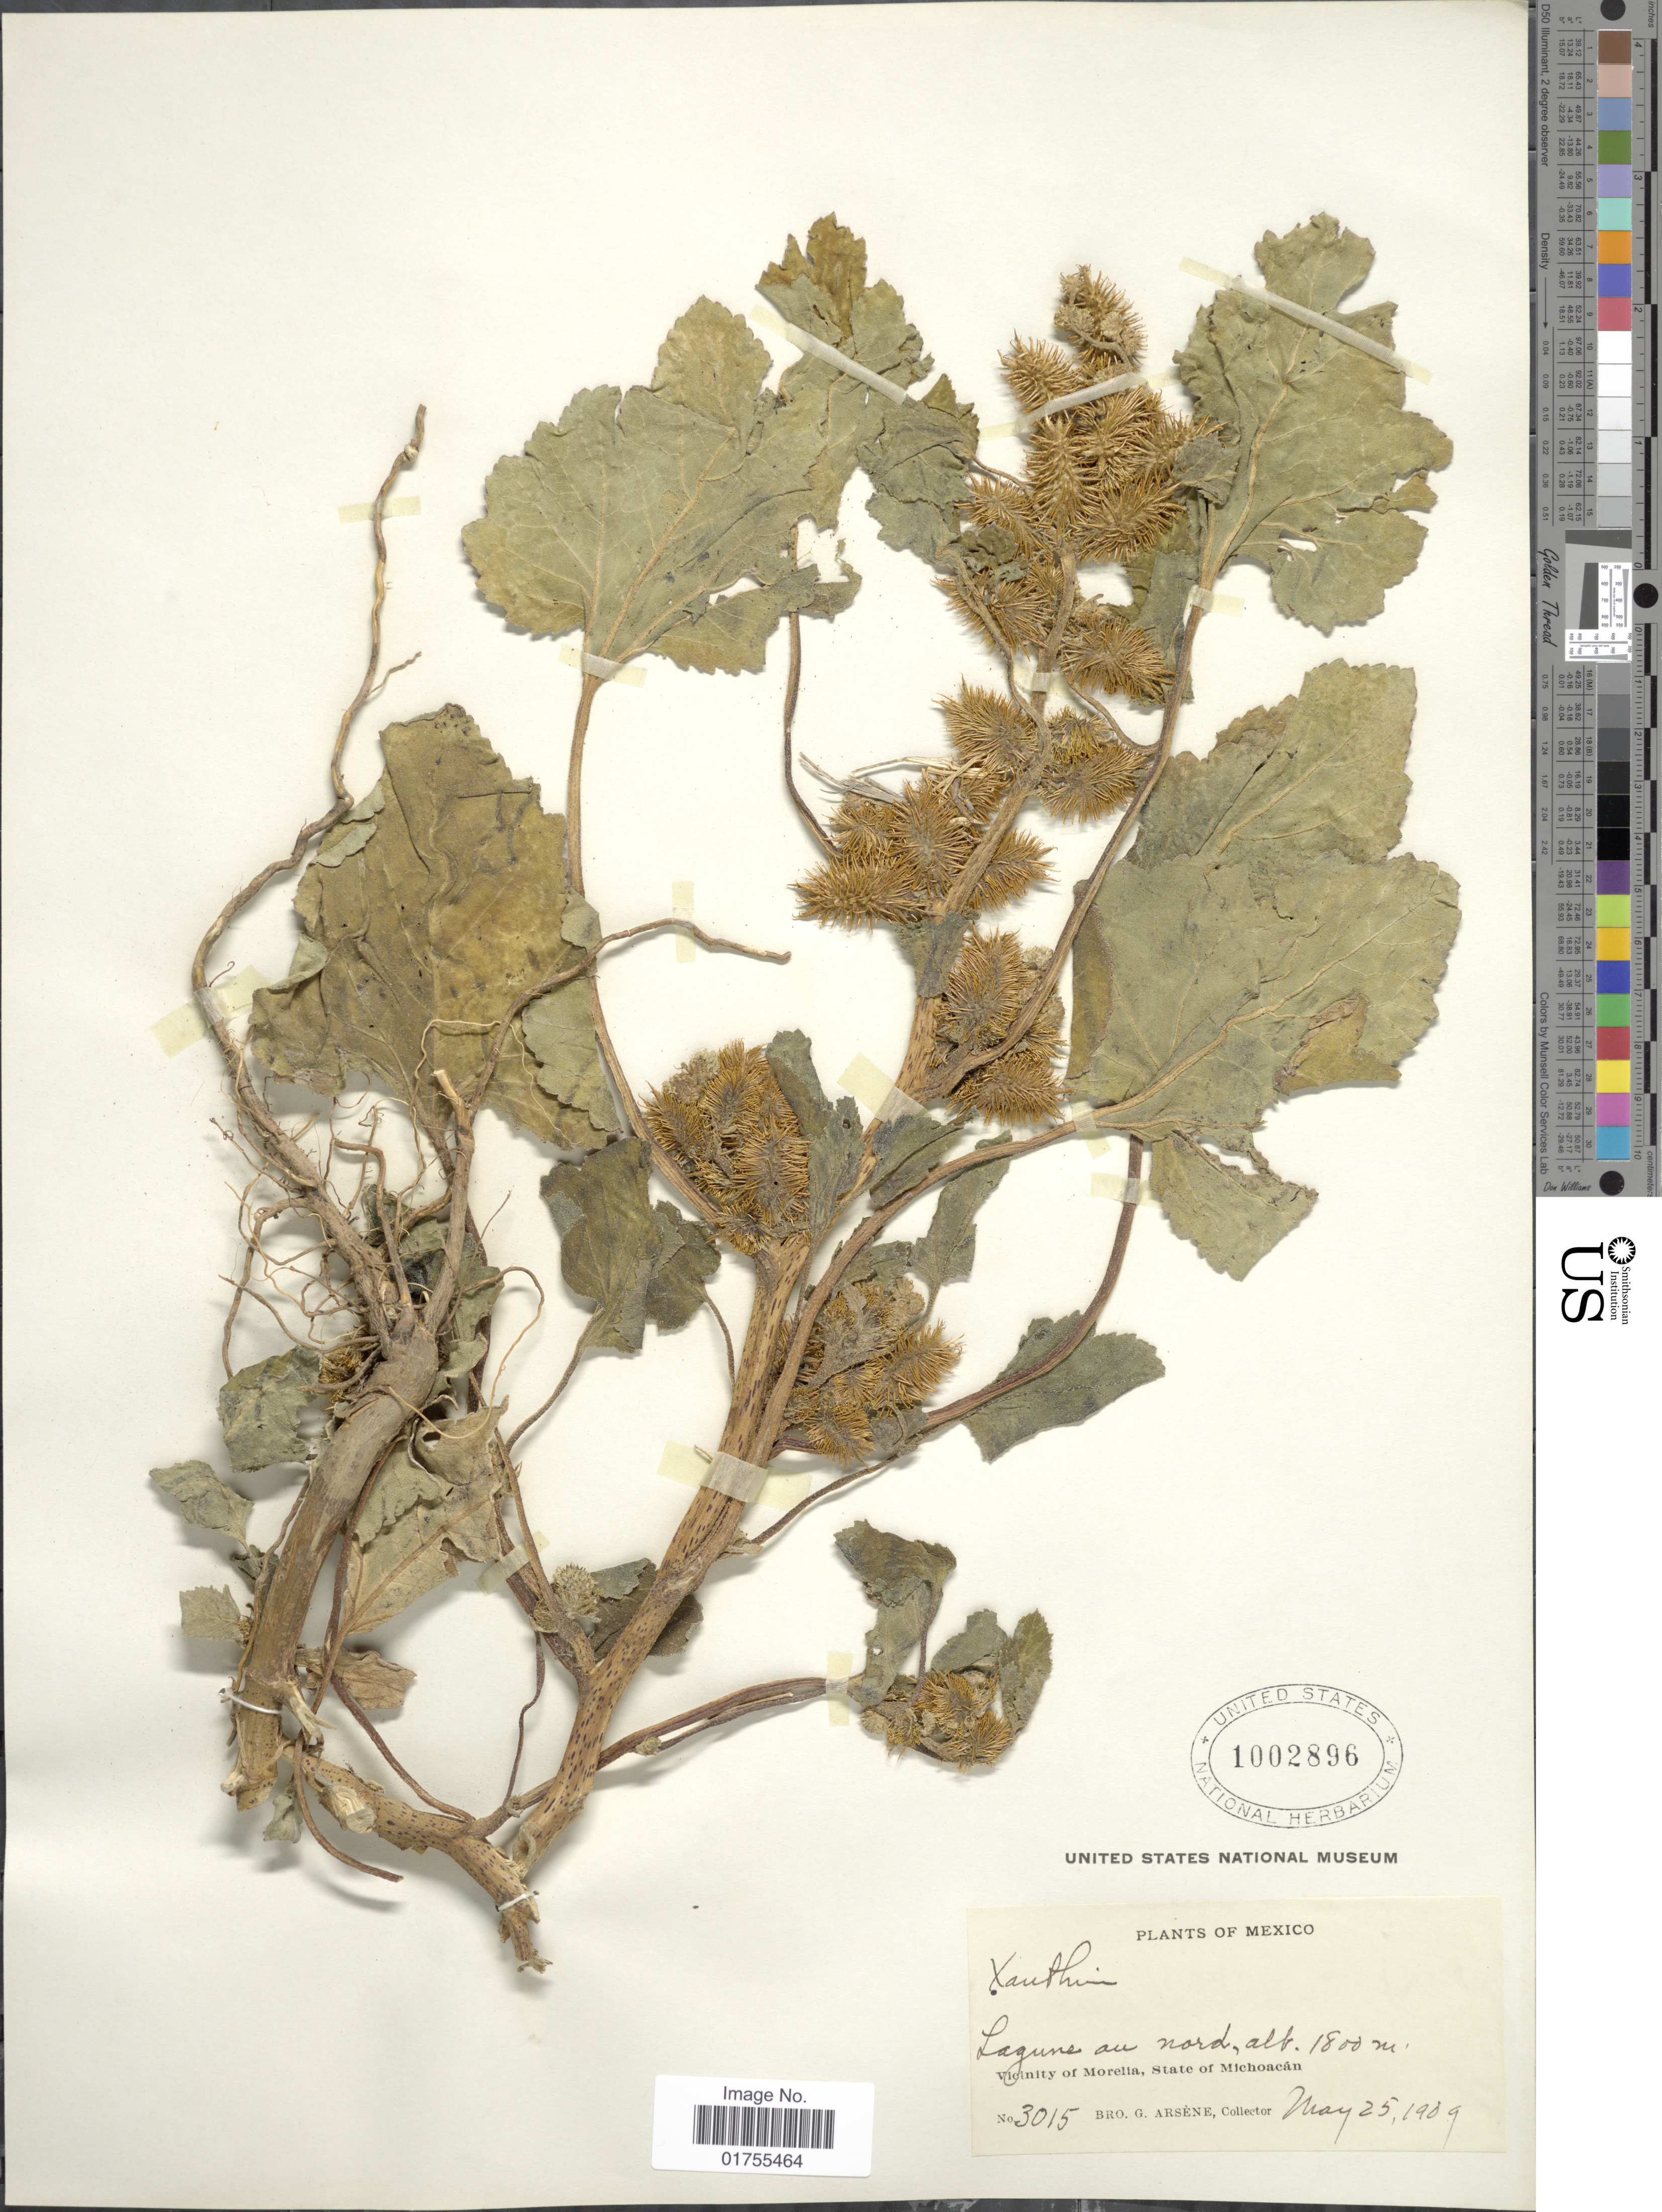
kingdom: Plantae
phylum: Tracheophyta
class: Magnoliopsida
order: Asterales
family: Asteraceae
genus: Xanthium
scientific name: Xanthium sp.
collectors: Bro. G. Arsène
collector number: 3015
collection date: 1909-05-25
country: Mexico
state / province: Michoacán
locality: Laguns au nord, Vicinity of Morelia, State of Michoacan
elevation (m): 1800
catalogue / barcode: US 1002896